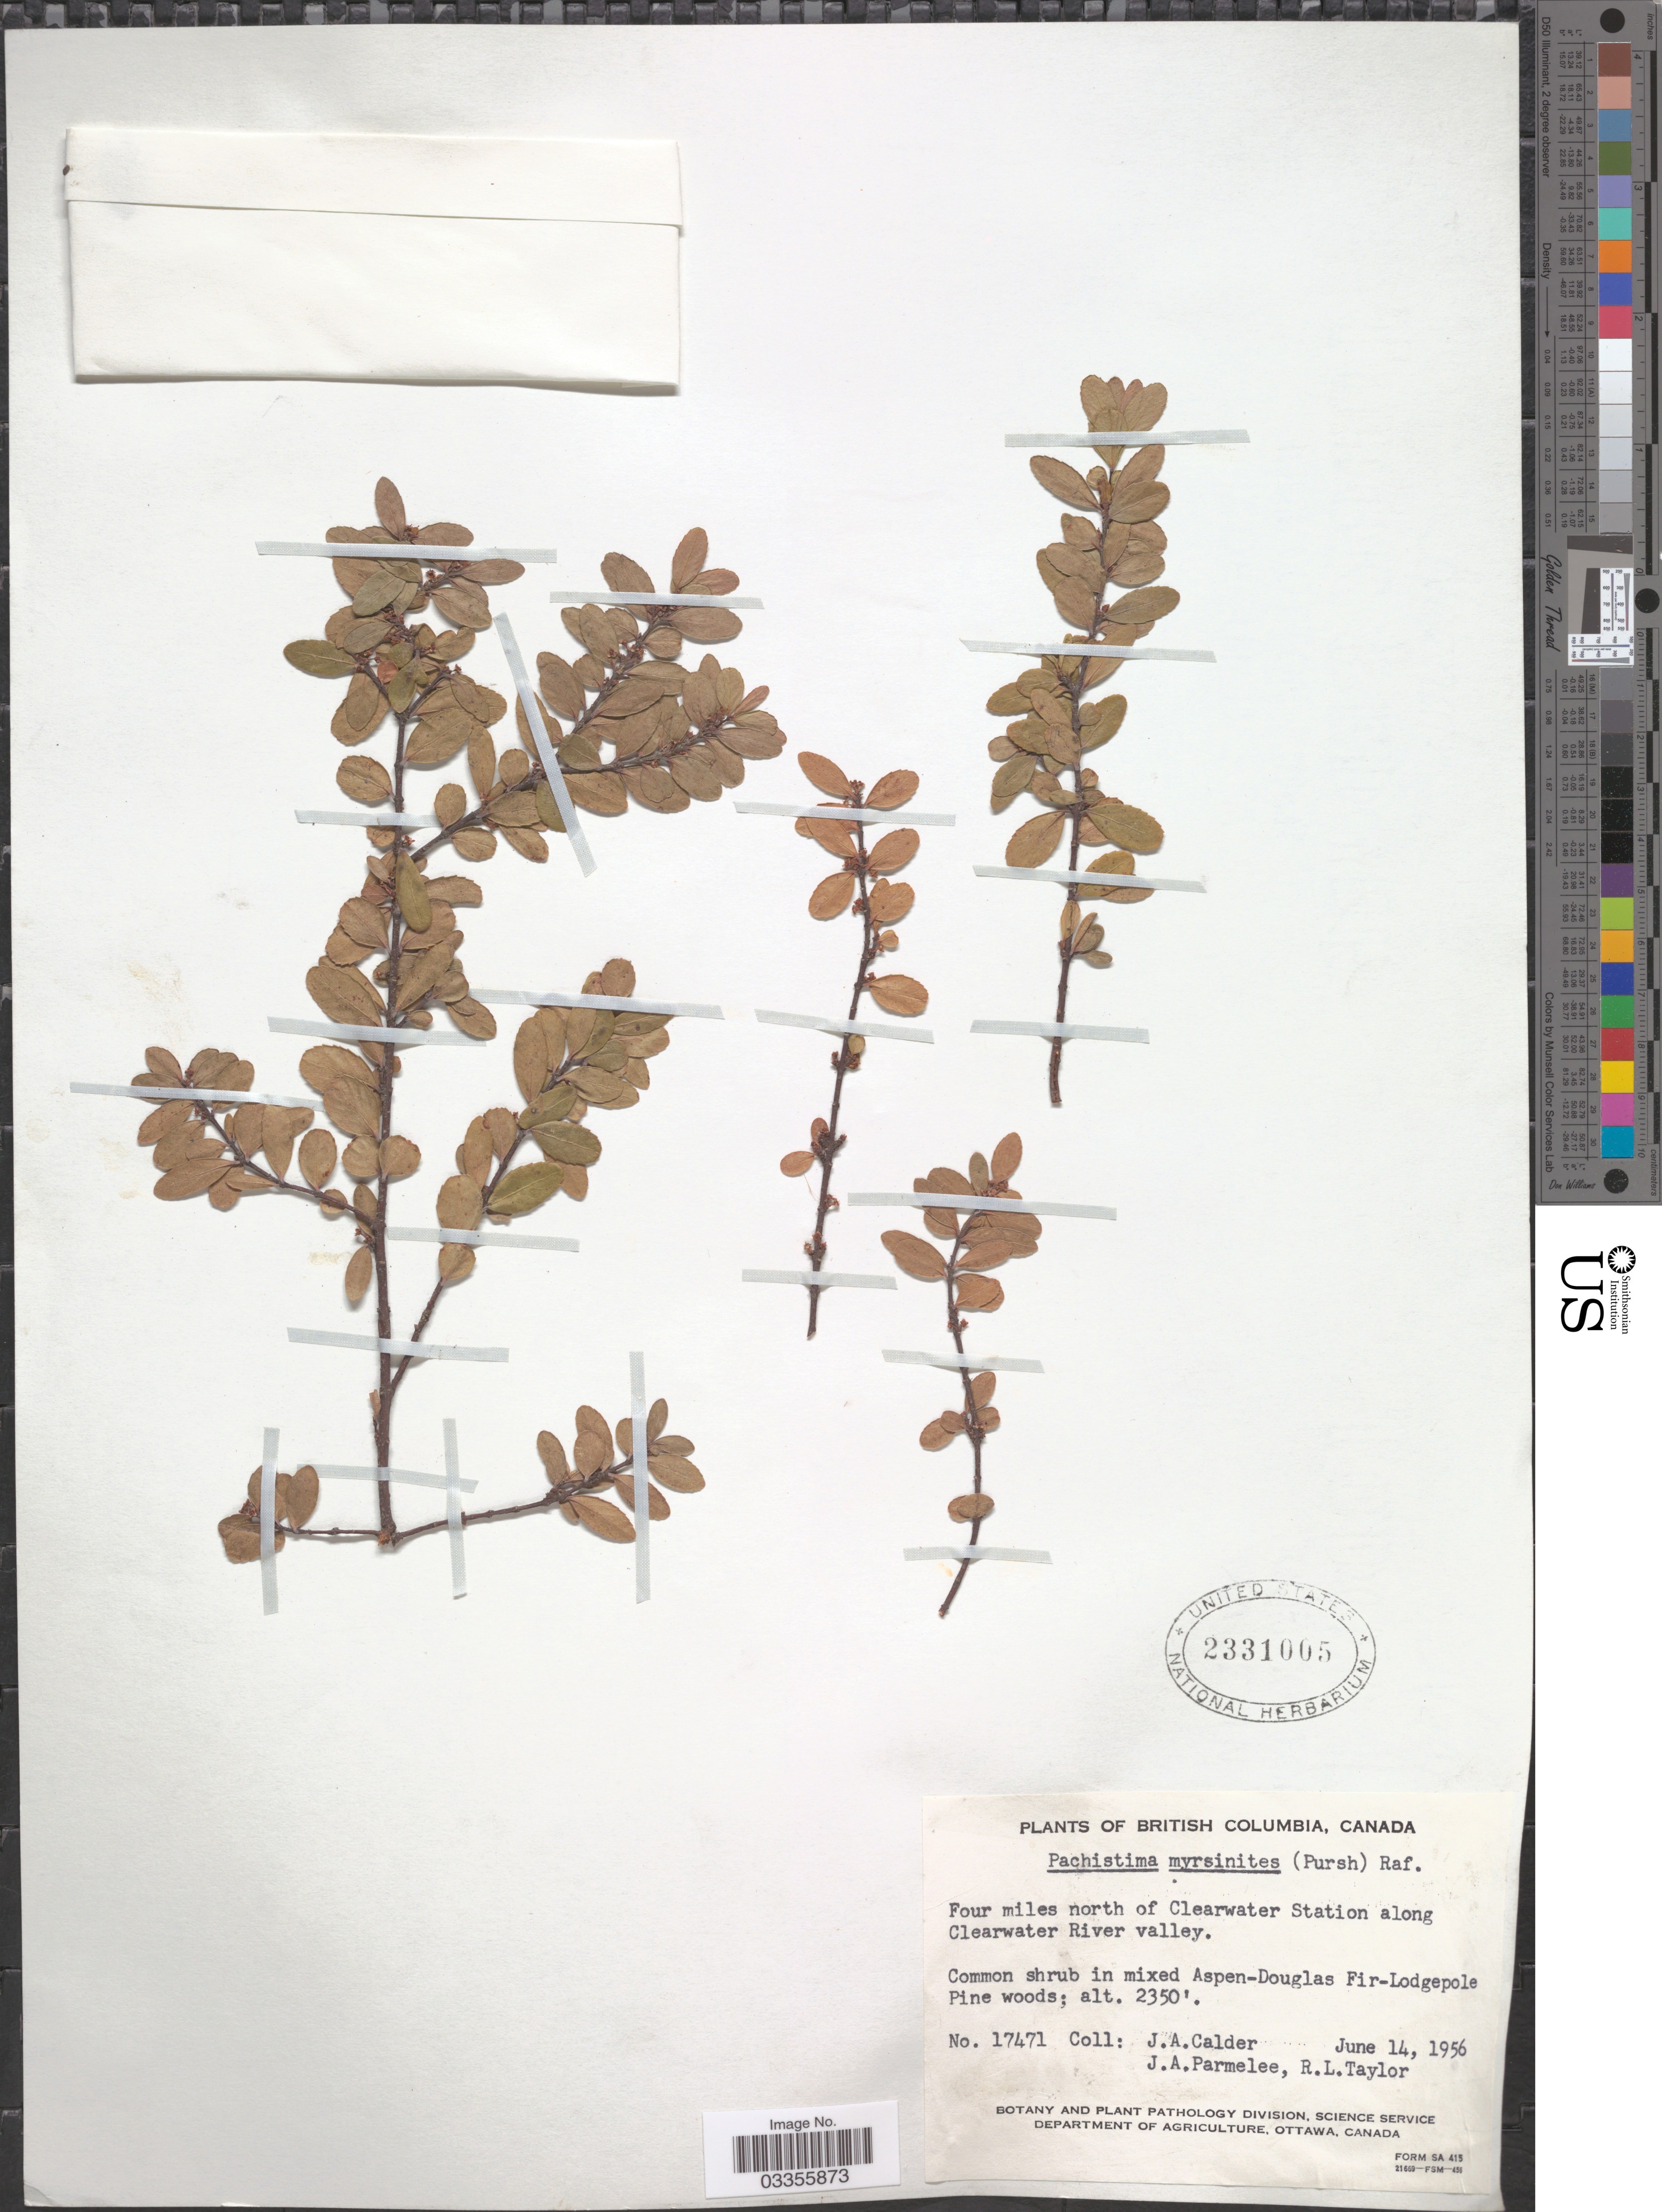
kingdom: Plantae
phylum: Tracheophyta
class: Magnoliopsida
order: Celastrales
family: Celastraceae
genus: Paxistima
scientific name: Paxistima myrsinites subsp. myrsinites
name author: (Pursh) Raf.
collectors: J. A. Calder, J. A. Parmelee & R. Taylor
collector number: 17471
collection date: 1956-06-14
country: Canada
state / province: British Columbia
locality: Four miles north of Clearwater Station along Clearwater River valley.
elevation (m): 716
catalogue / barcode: US 2331005